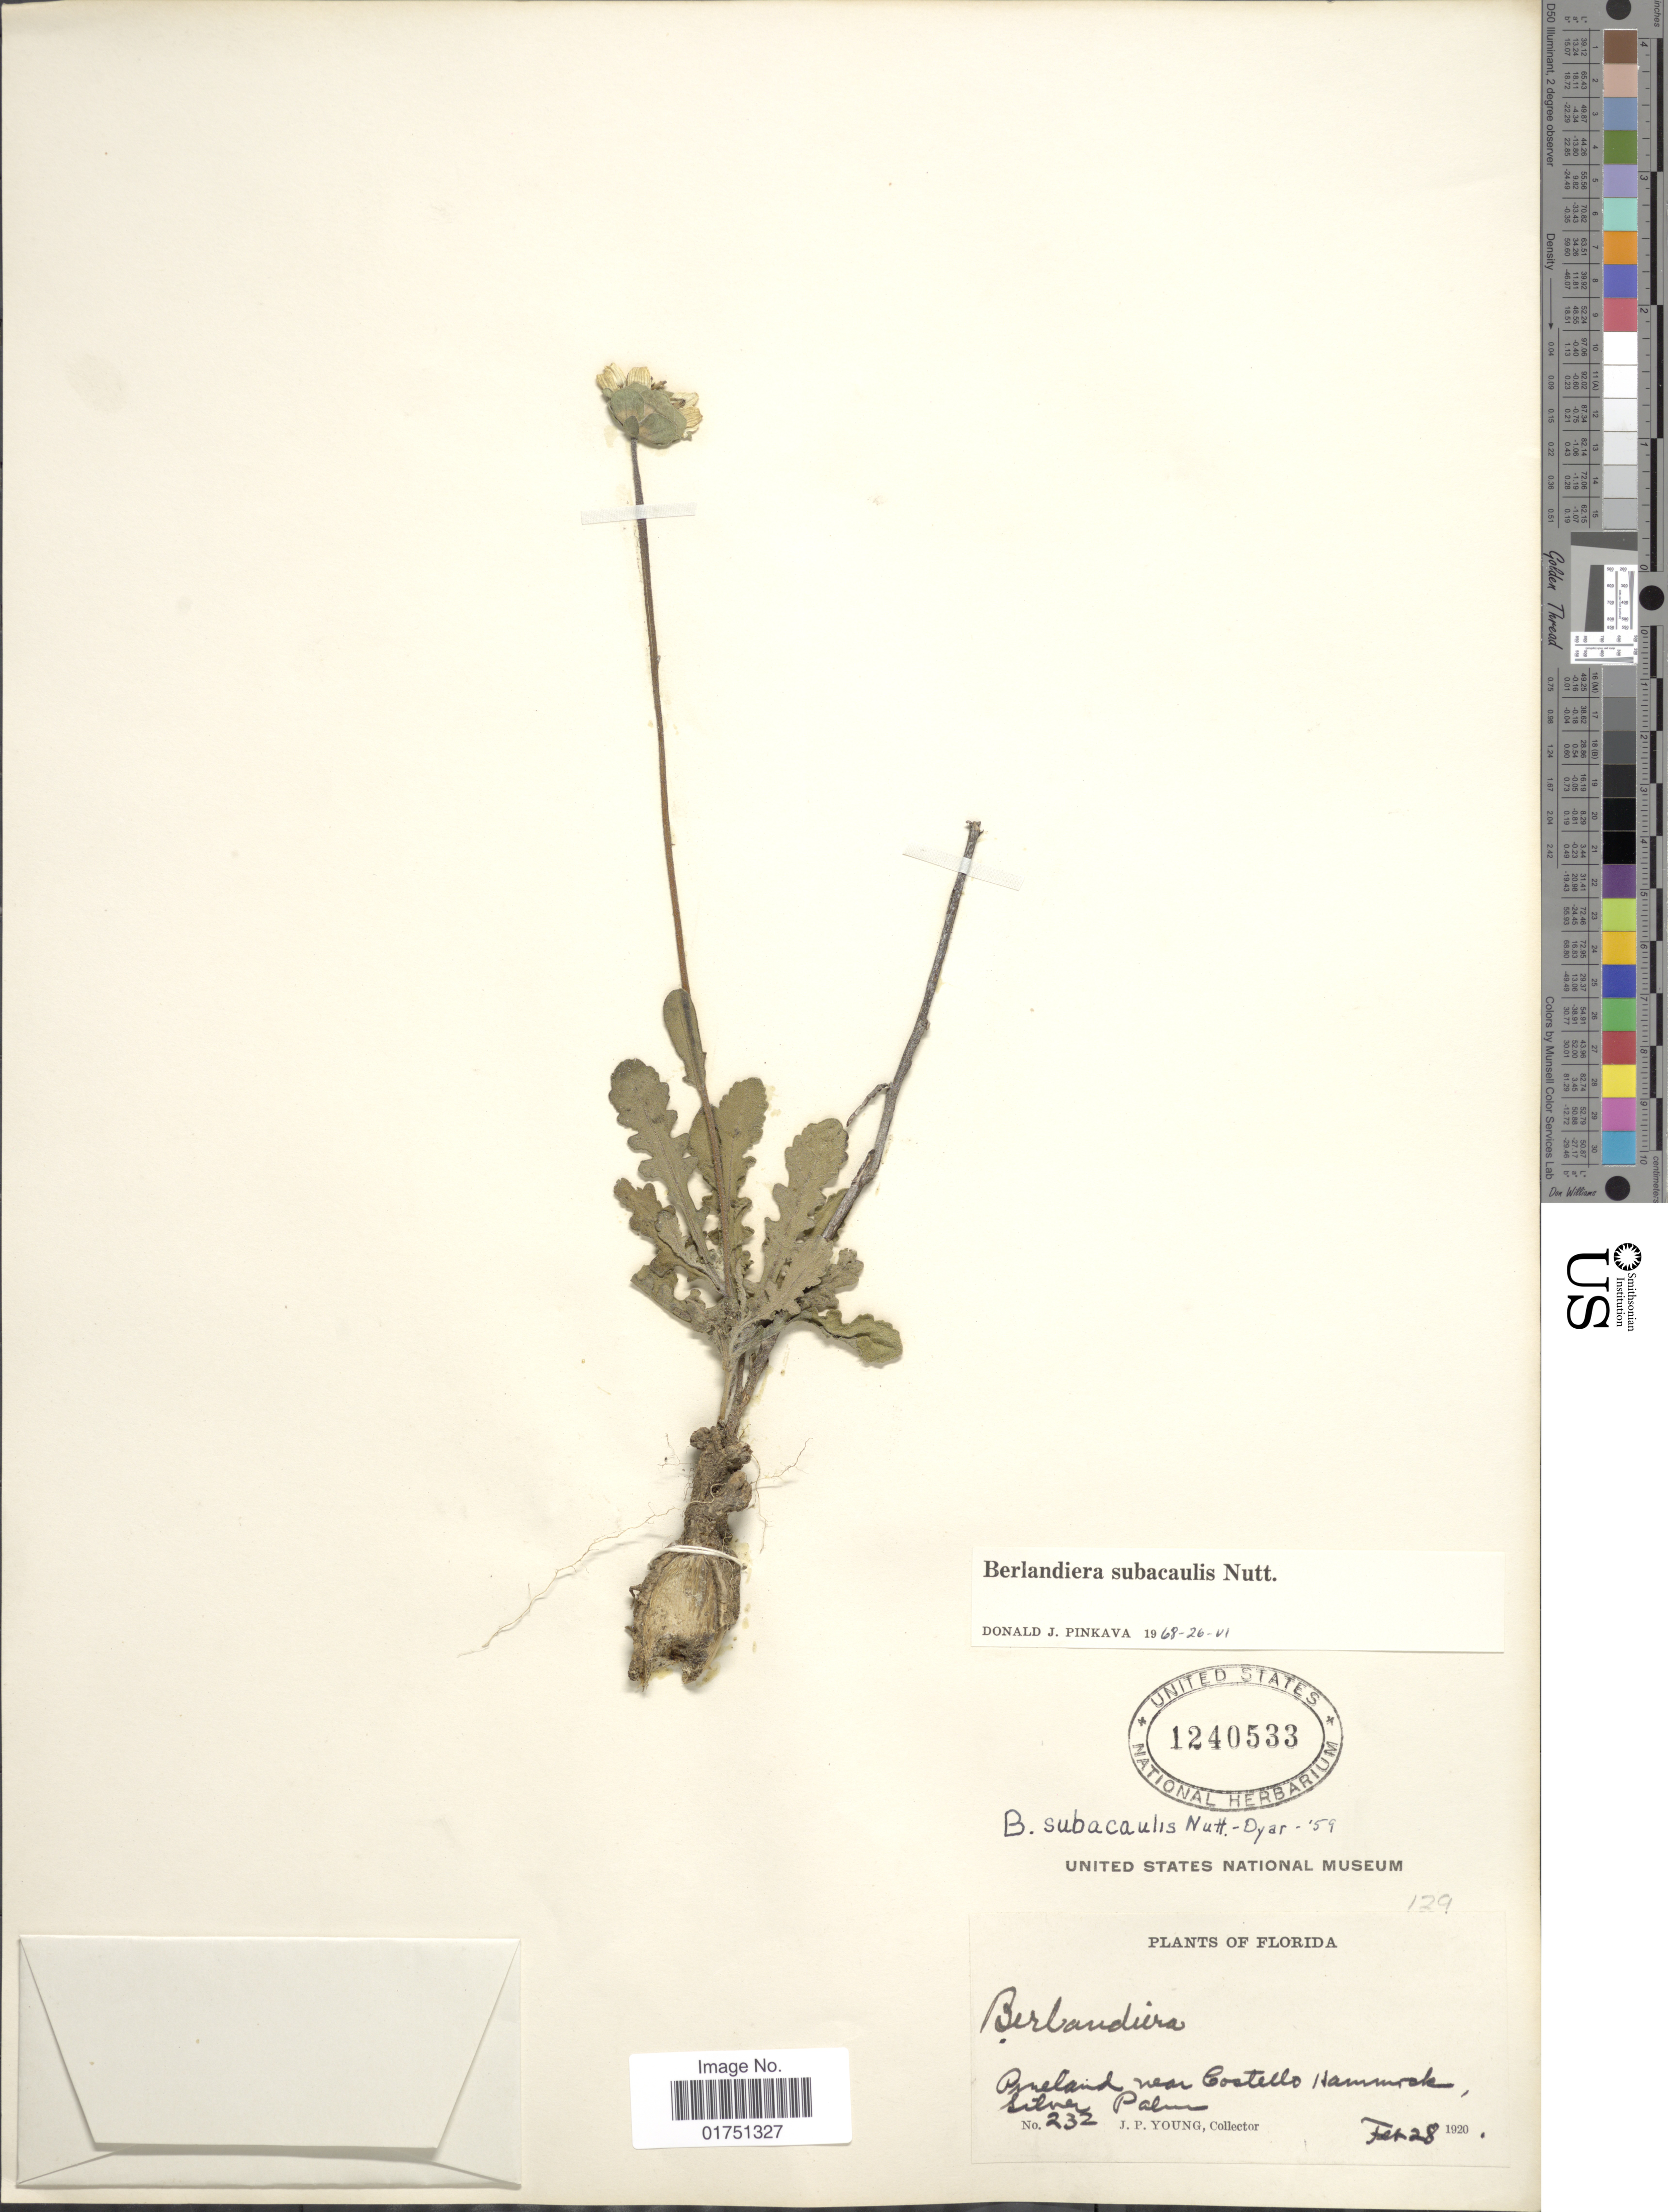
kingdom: Plantae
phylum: Tracheophyta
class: Magnoliopsida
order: Asterales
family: Asteraceae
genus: Berlandiera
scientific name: Berlandiera subacaulis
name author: Nutt.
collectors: J. P. Young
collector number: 232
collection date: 1920-02-28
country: United States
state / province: Florida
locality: Pineland near Costello Hammock, Silver Palm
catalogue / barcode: US 1240533